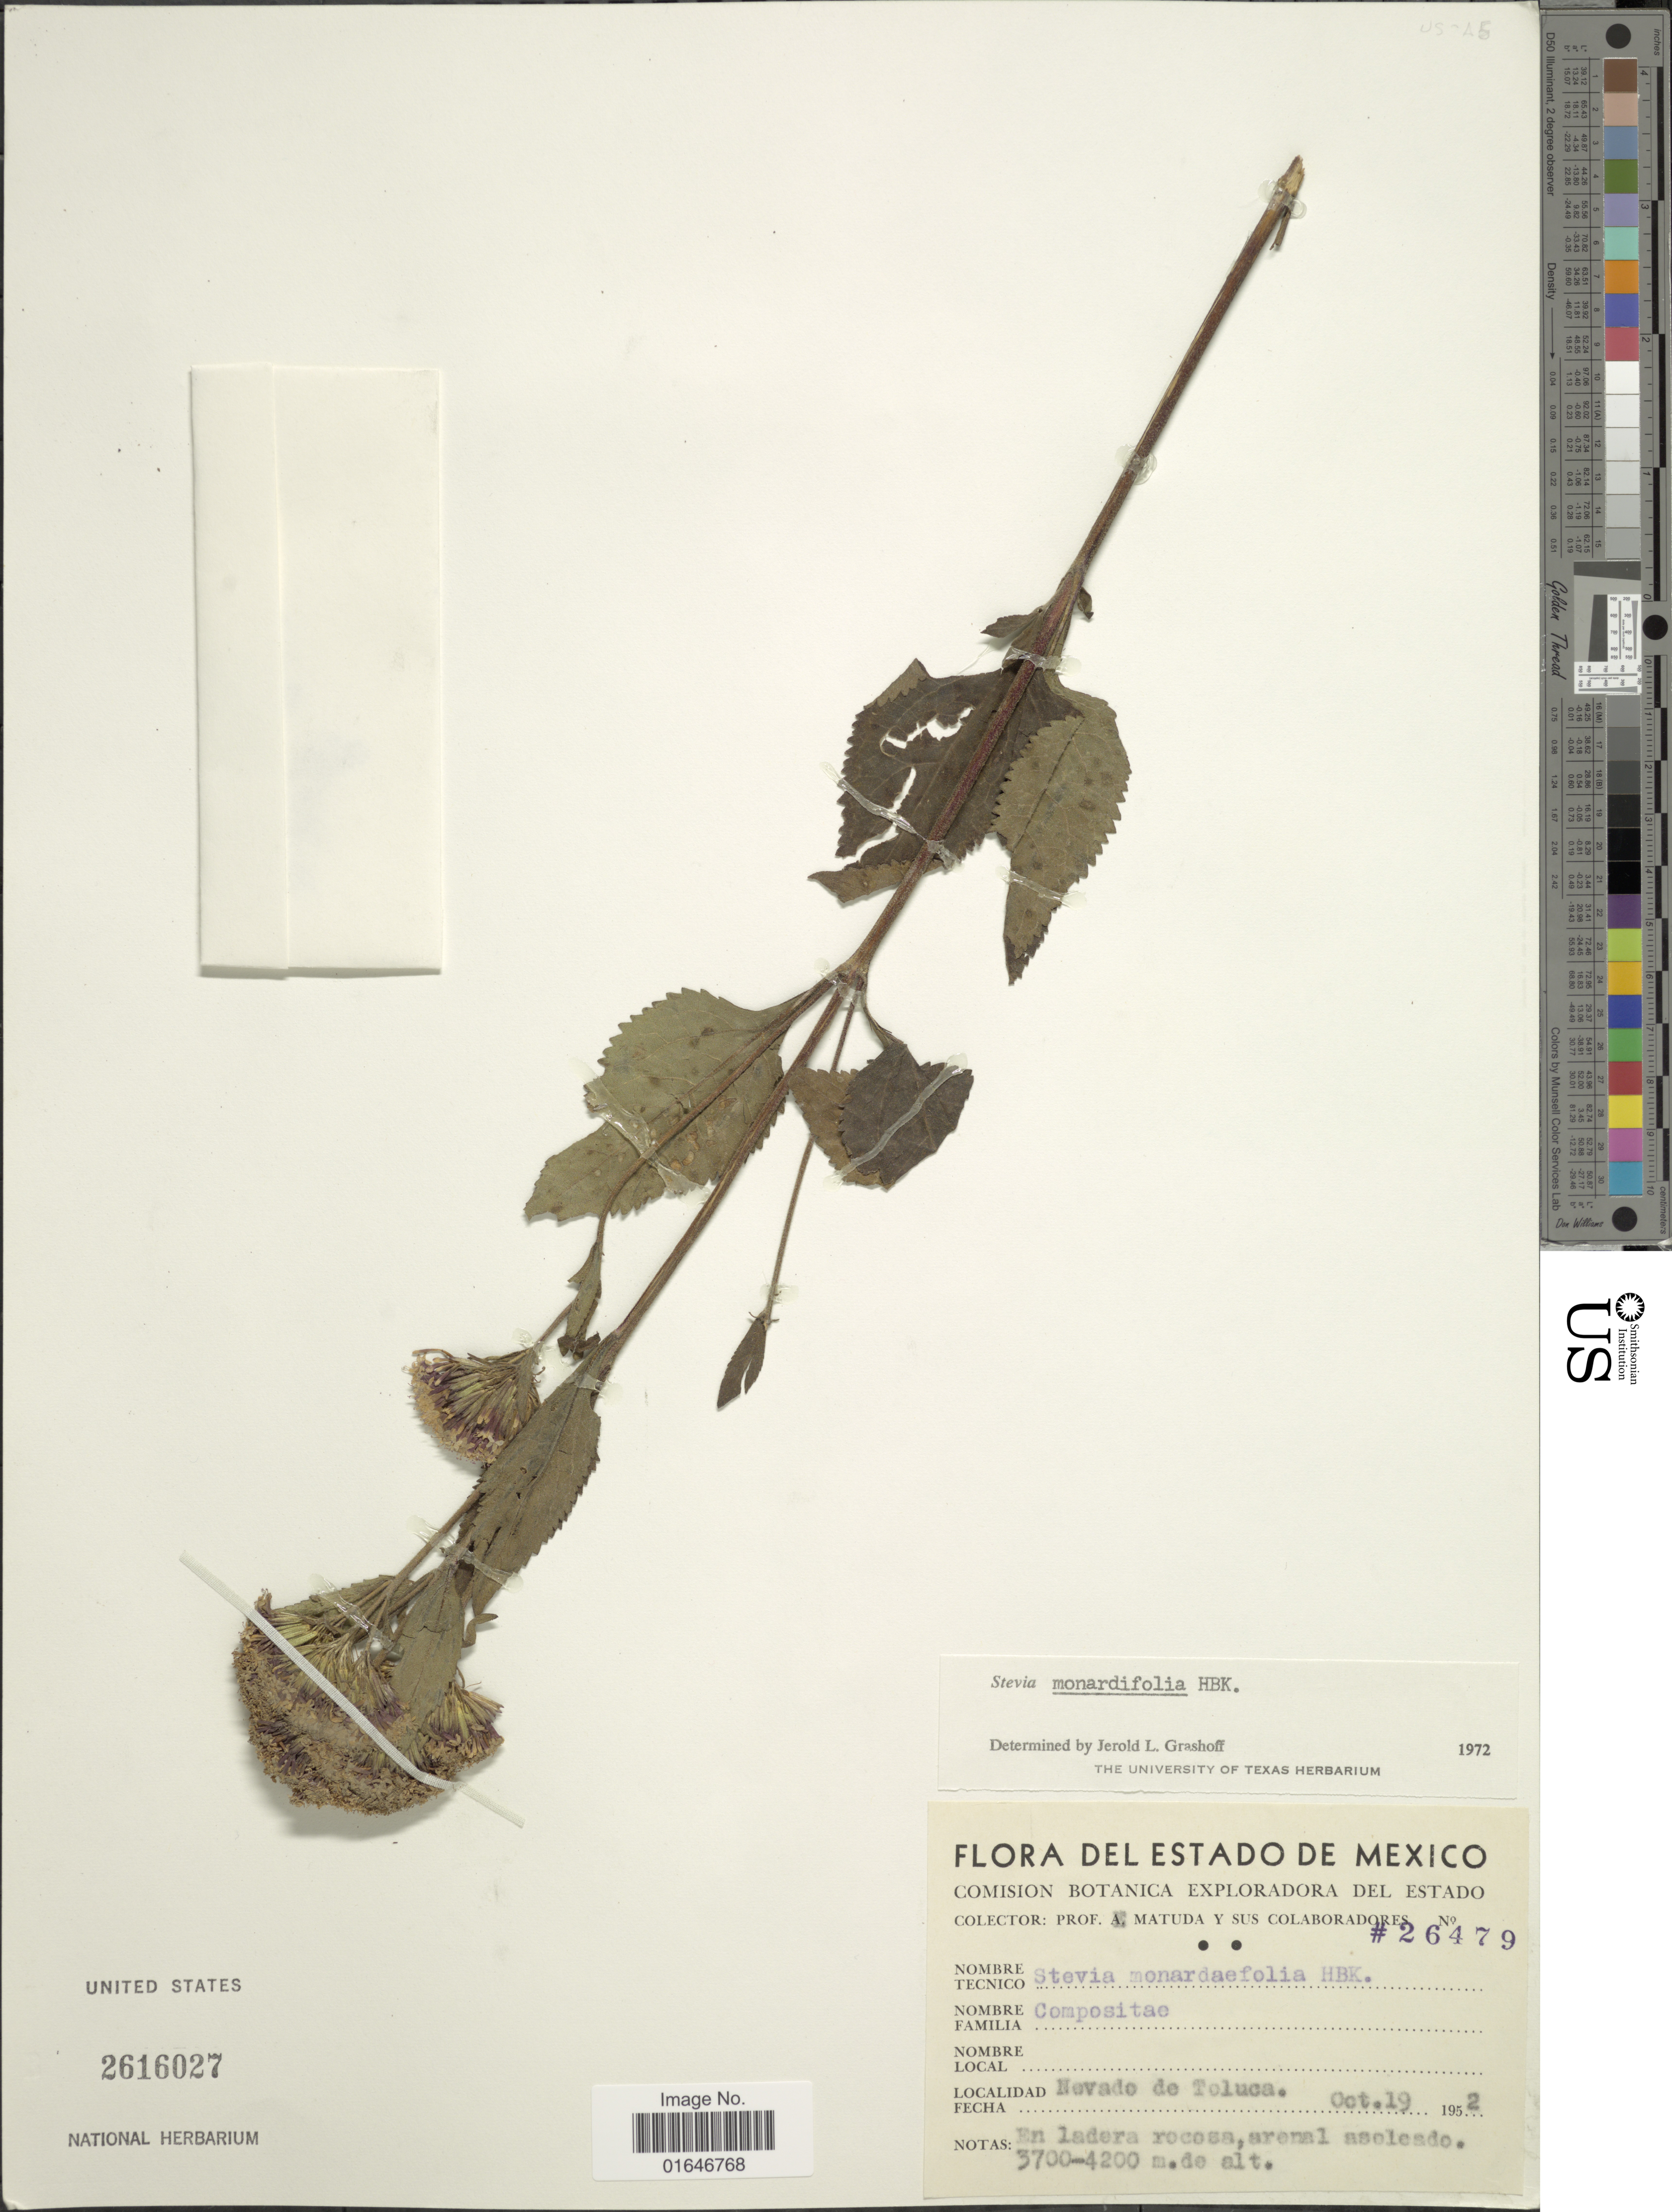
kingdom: Plantae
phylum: Tracheophyta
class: Magnoliopsida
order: Asterales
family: Asteraceae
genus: Stevia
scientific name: Stevia monardifolia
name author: Kunth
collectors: E. Matuda & et al.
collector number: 26479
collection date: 1952-10-19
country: Mexico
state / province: México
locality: Nevada de Toluca,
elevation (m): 3700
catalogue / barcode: US 2616027